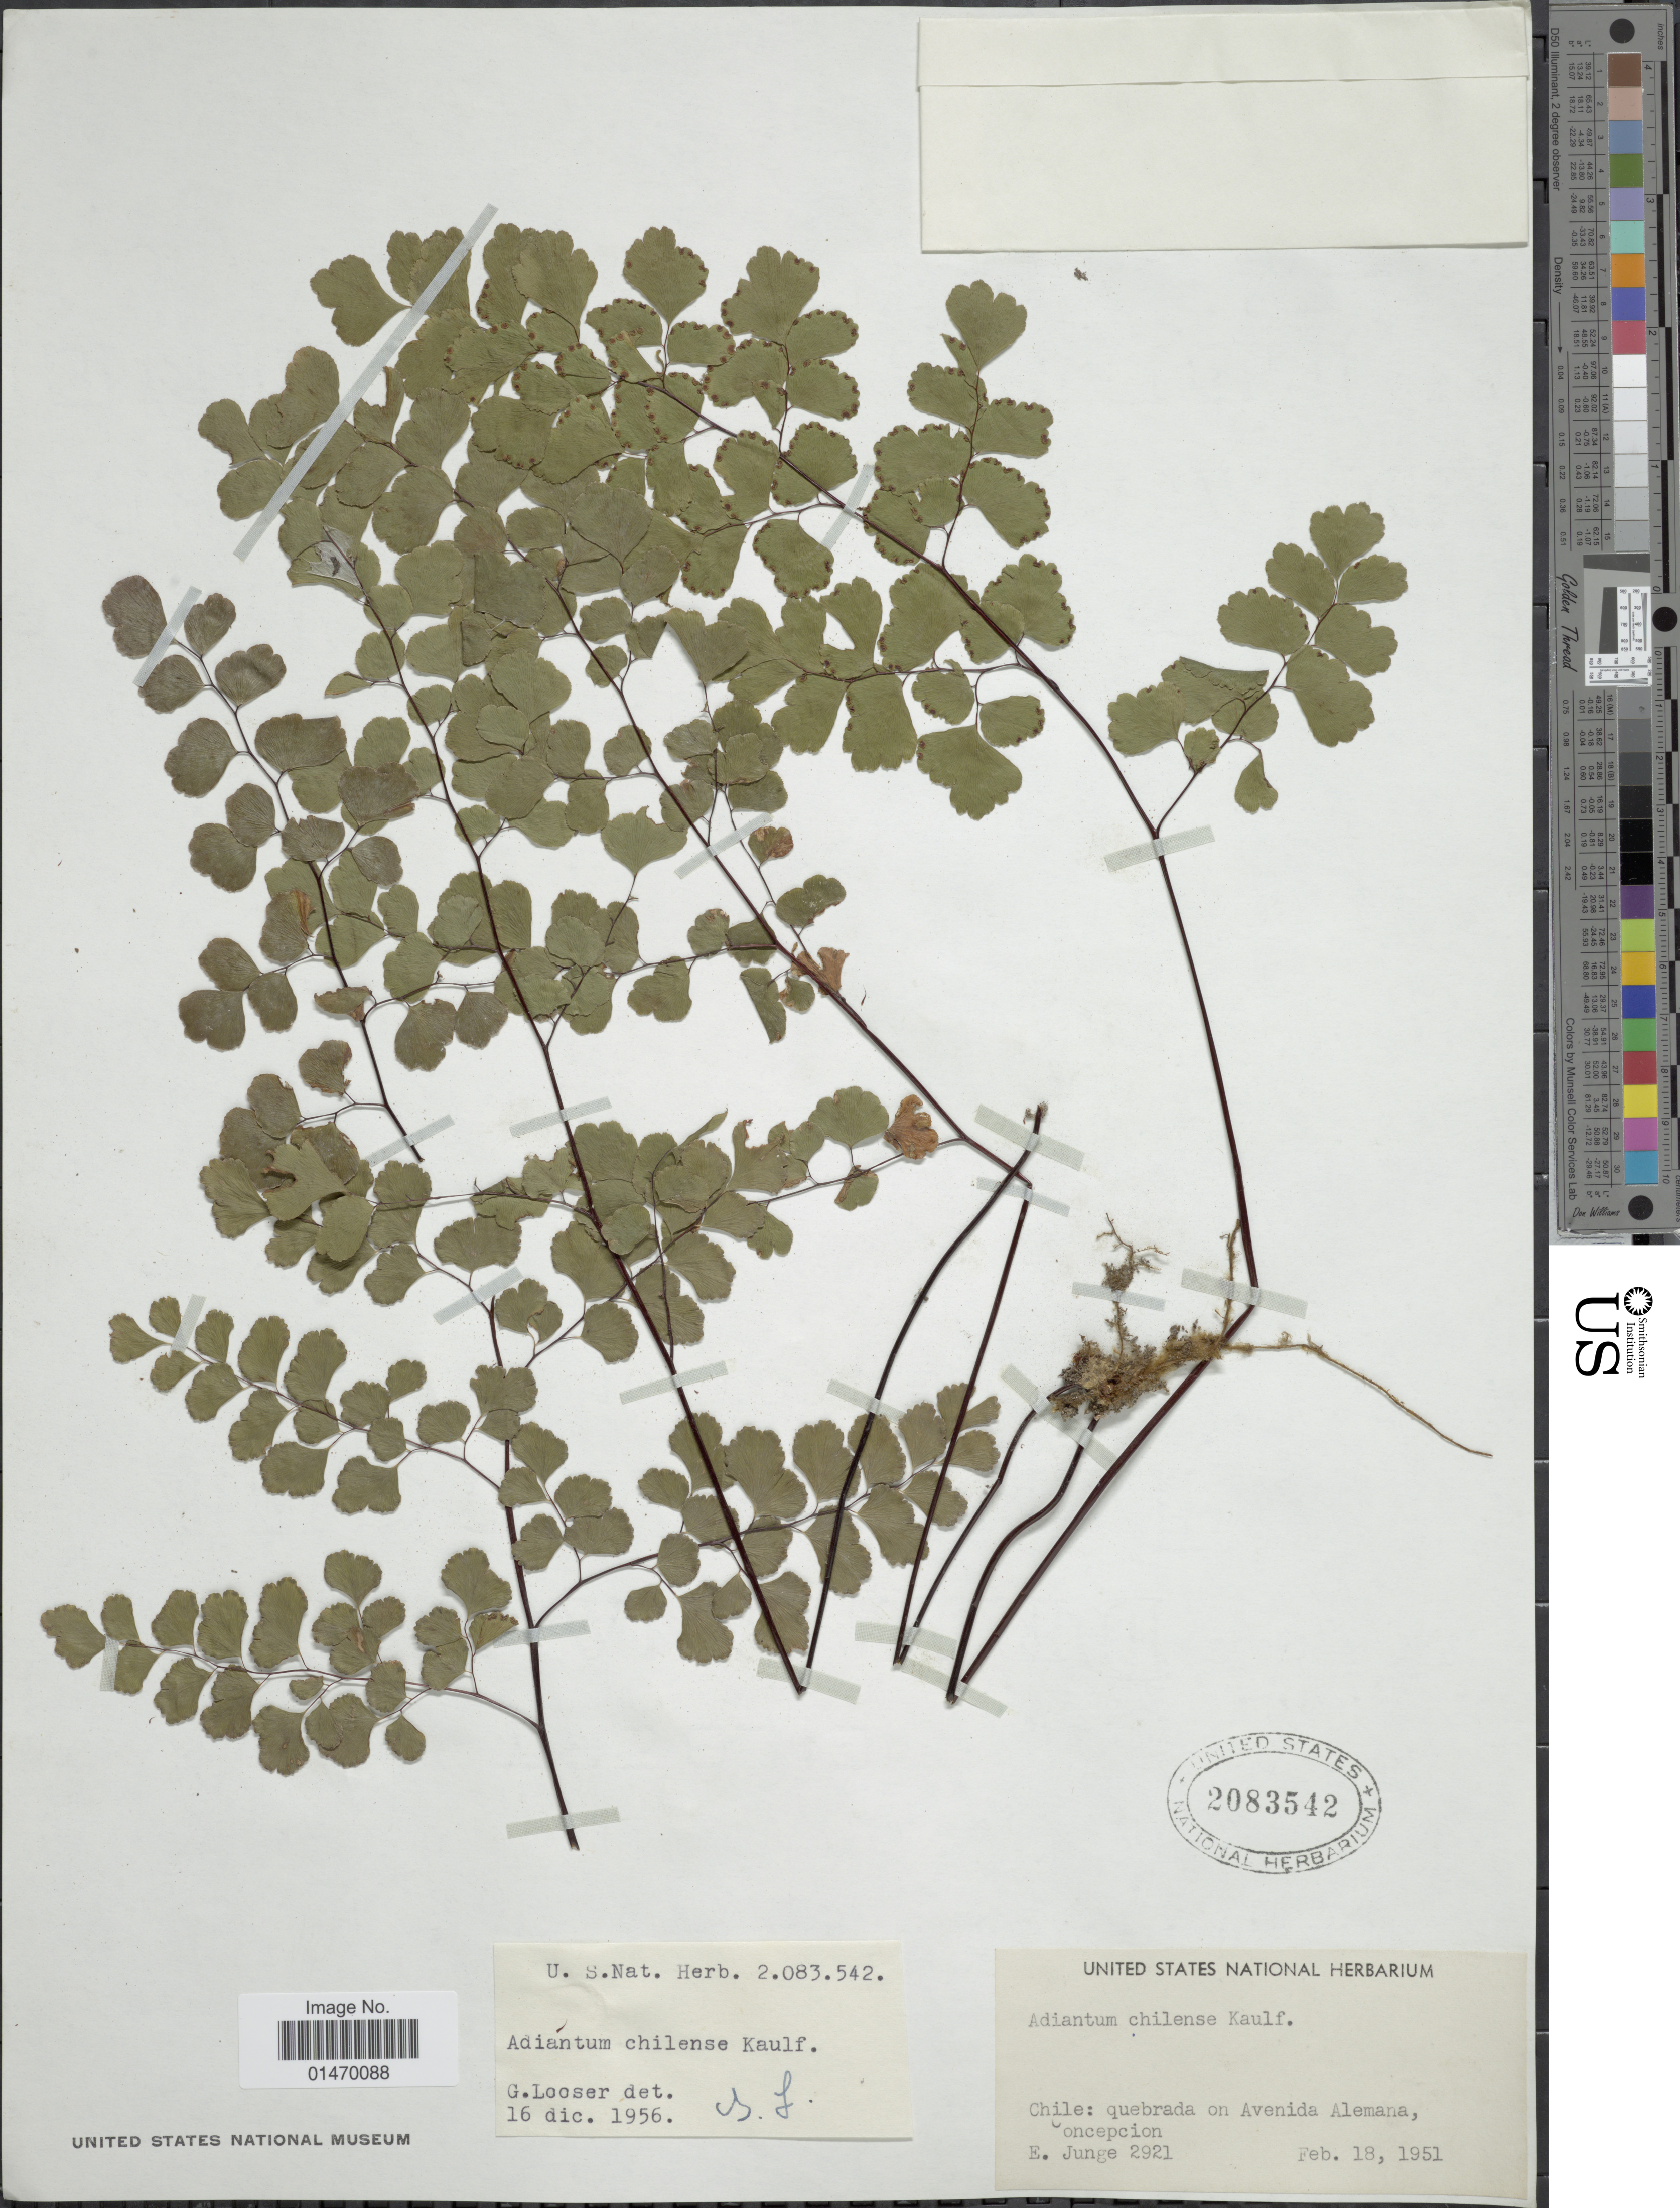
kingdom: Plantae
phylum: Tracheophyta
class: Polypodiopsida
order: Polypodiales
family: Pteridaceae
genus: Adiantum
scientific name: Adiantum chilense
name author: Kaulf.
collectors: E. Junge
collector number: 2921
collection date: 1951-02-18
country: Chile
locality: Quebrada on Avenida Alemana.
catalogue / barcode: US 2083542